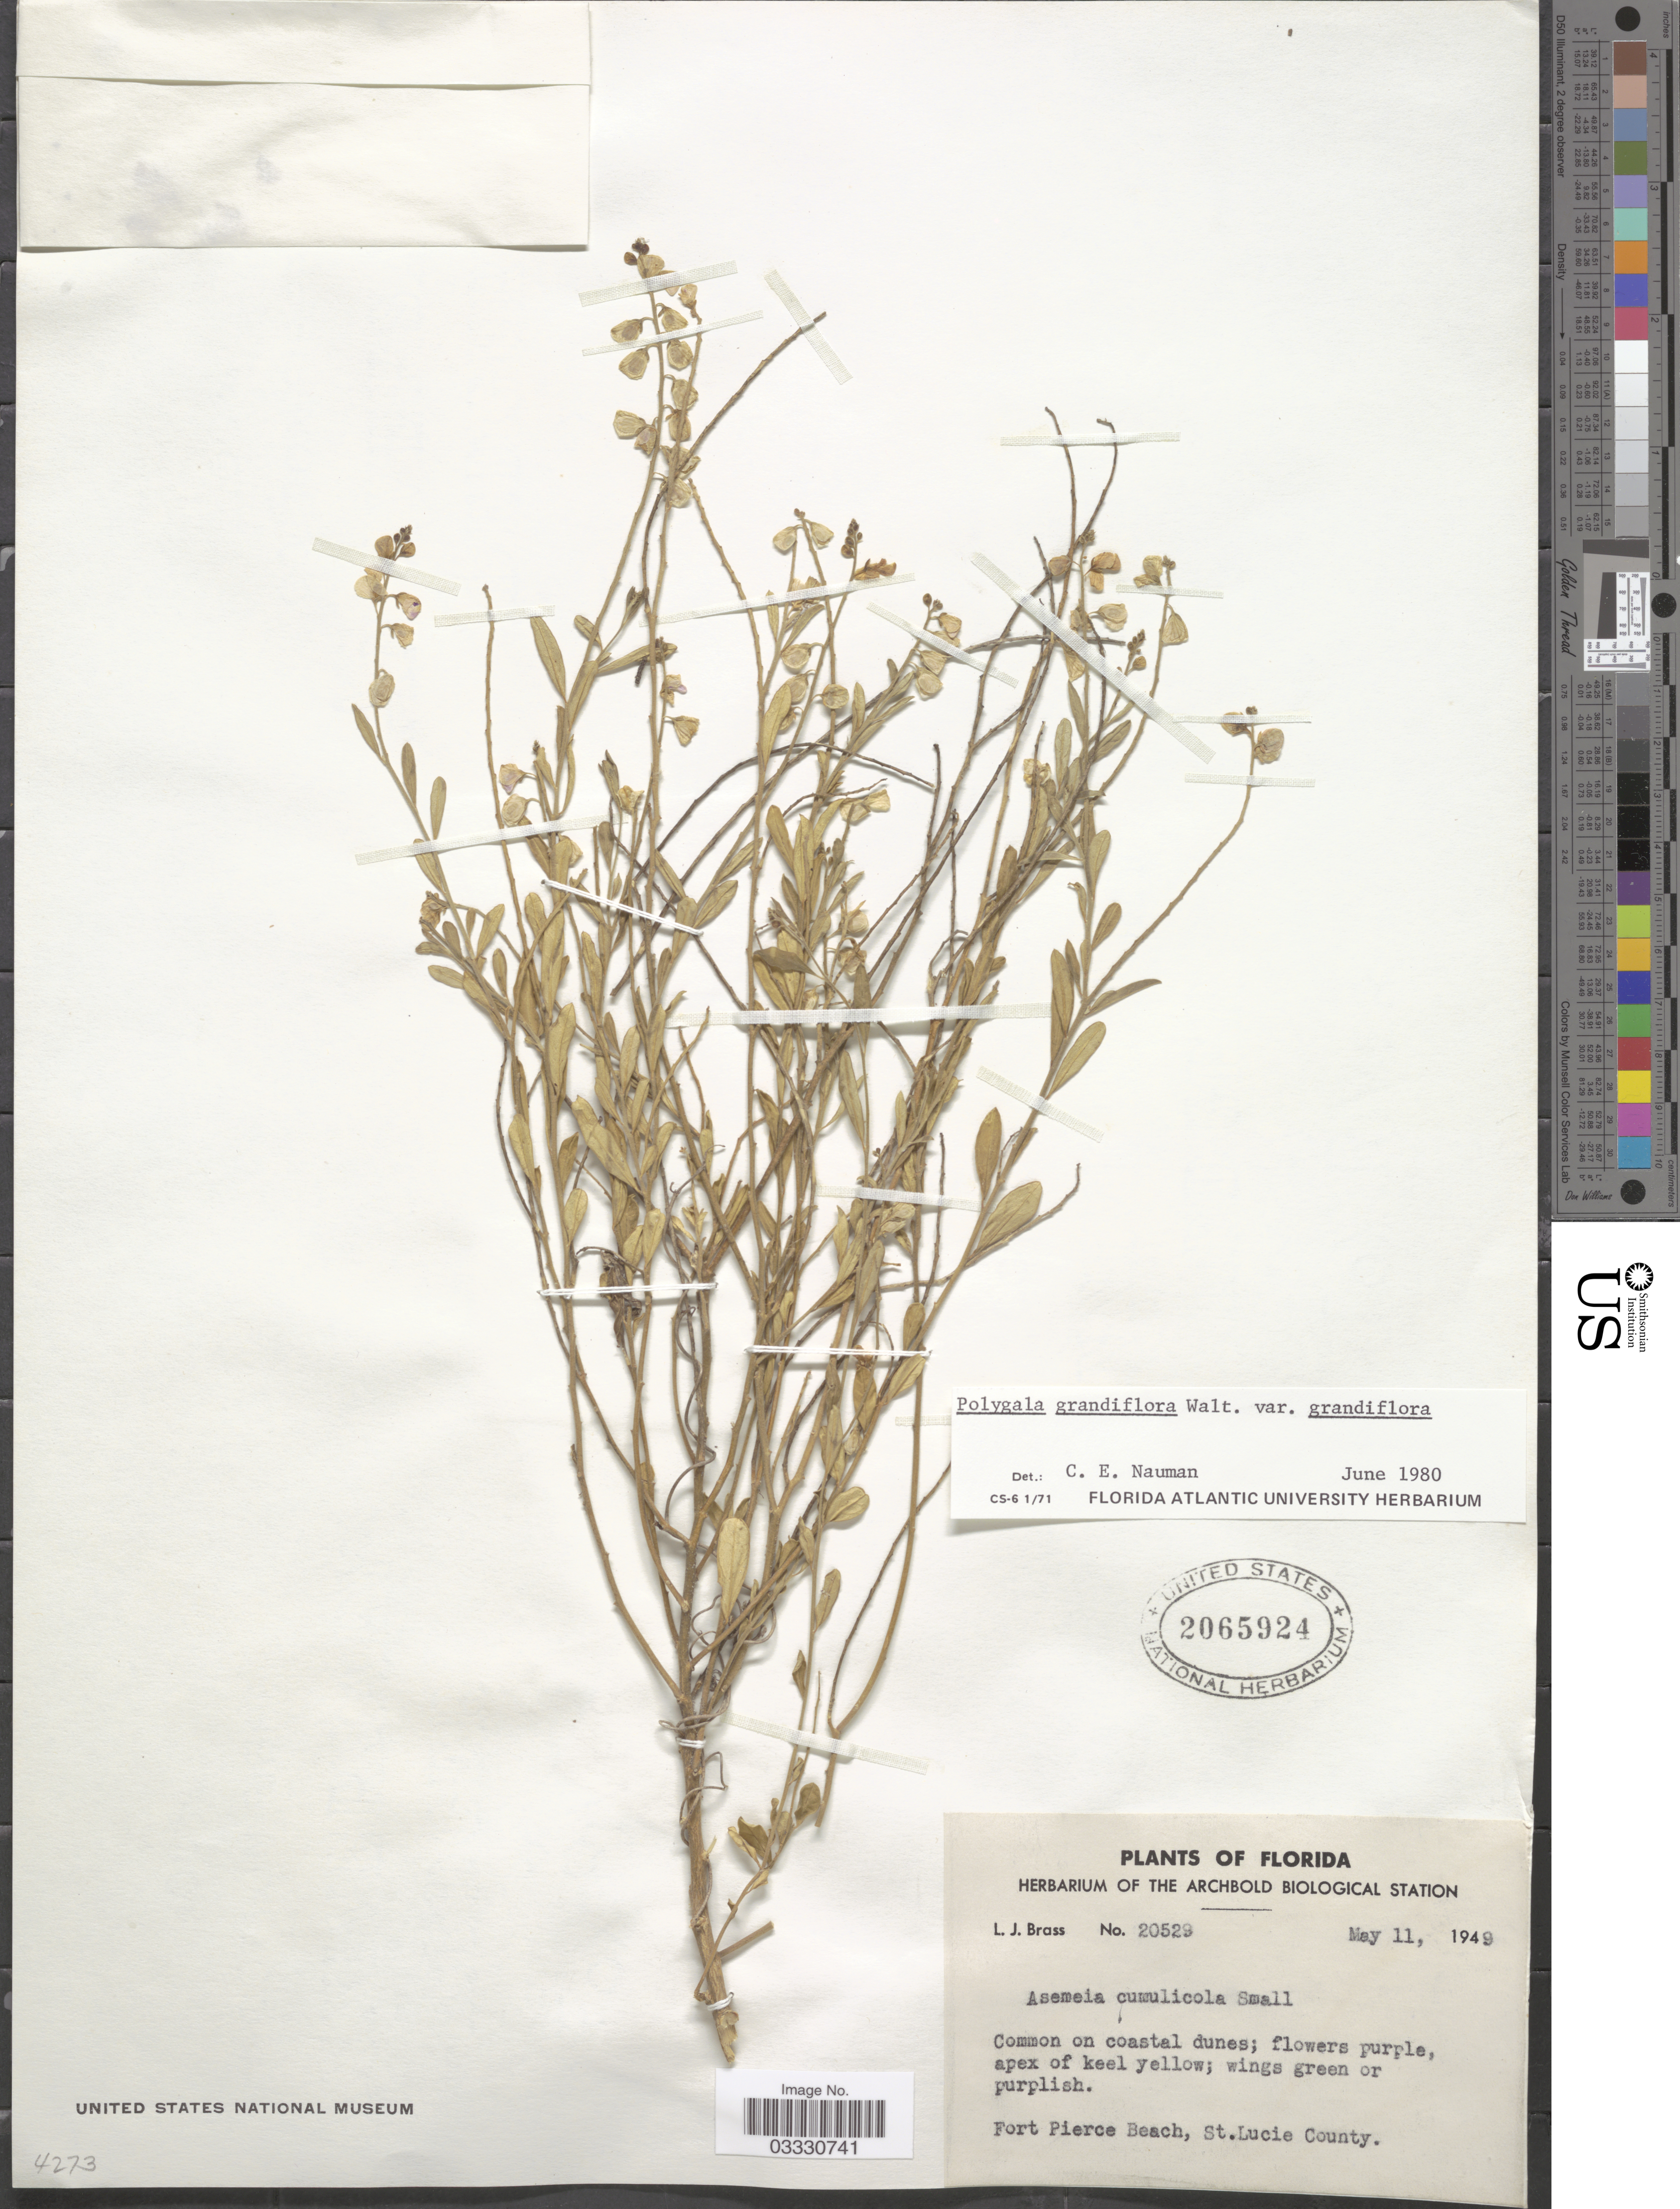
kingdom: Plantae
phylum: Tracheophyta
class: Magnoliopsida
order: Fabales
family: Polygalaceae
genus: Asemeia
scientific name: Asemeia grandiflora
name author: (Walter) Small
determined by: Strong, Mark T., (BOT), Smithsonian Institution - National Museum of Natural History (UNITED STATES)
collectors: L. J. Brass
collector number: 20529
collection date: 1949-05-11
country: United States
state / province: Florida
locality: Fort Pierce Beach, St. Lucie County.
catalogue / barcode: US 2065924